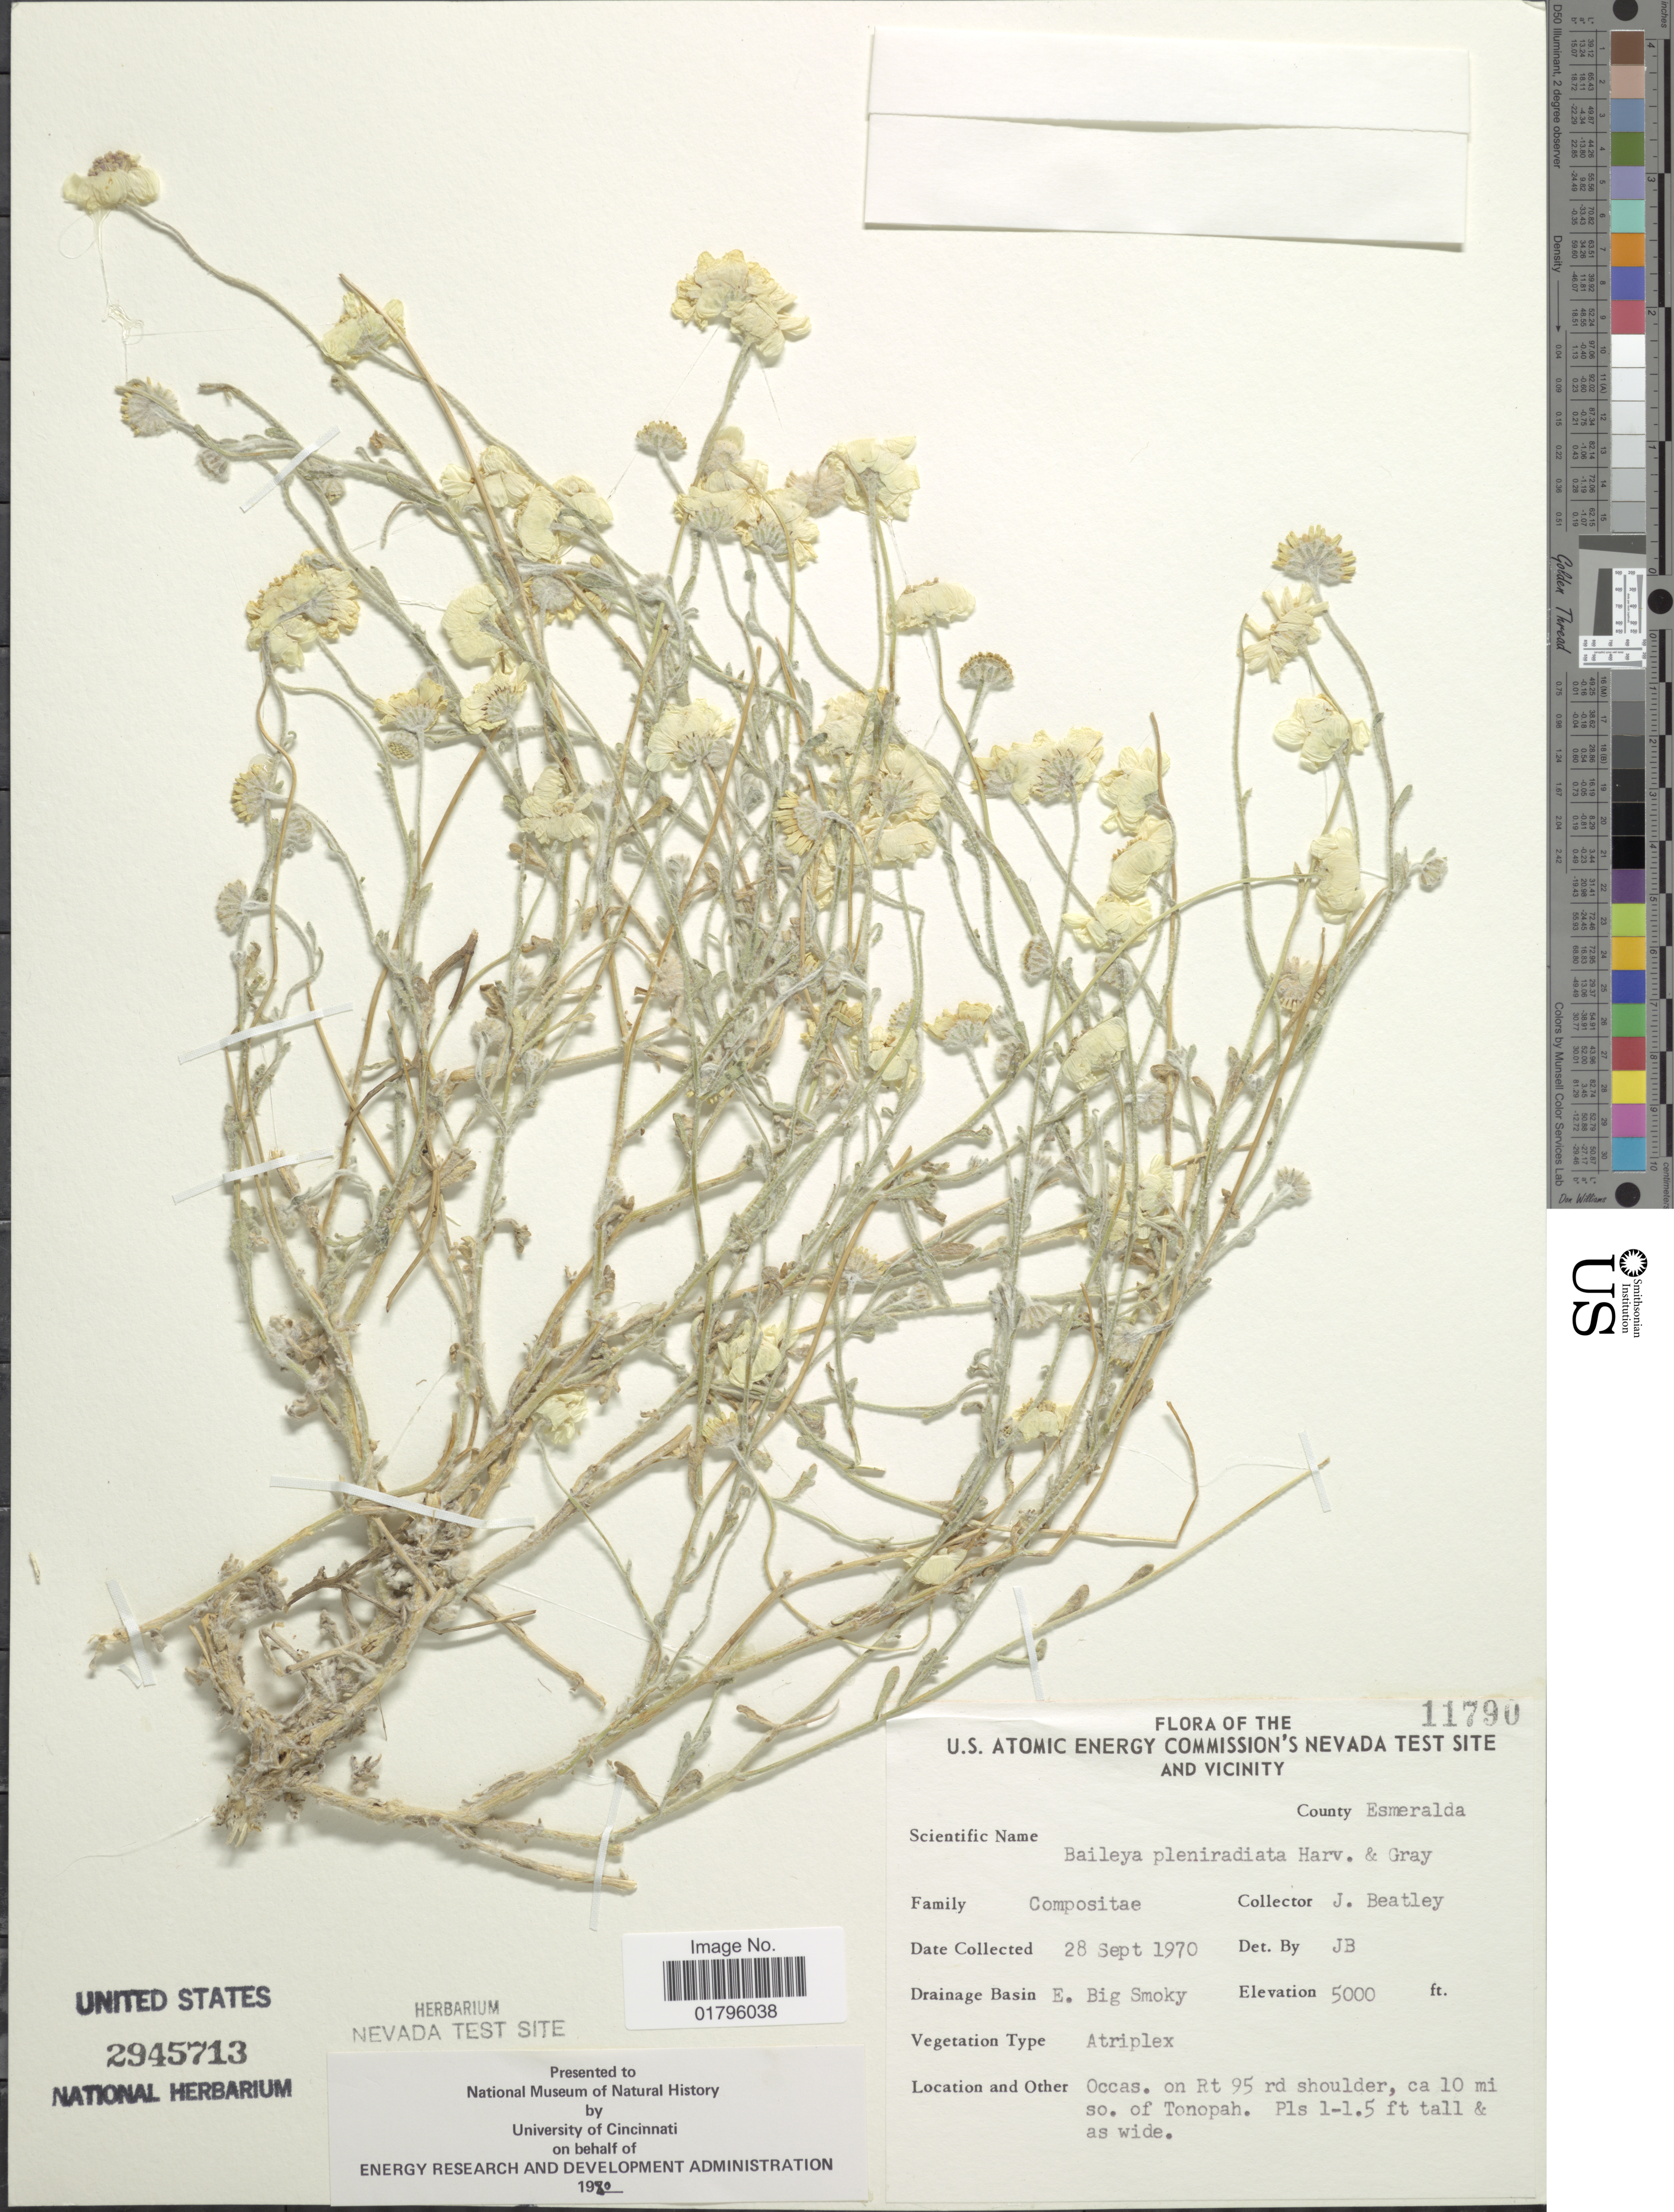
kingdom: Plantae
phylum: Tracheophyta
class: Magnoliopsida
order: Asterales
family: Asteraceae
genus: Baileya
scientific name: Baileya pleniradiata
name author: Harv. & A. Gray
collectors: J. C. Beatley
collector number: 11790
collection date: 1970-09-28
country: United States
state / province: Nevada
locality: U.S. Atomic Energy Commission's Nevada Test site and Vicinity, E. Big Smoky. Occas. on Rt 95 rd shoulder, ca. 10 mi so, of Tonopah, County Esmeralda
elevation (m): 1524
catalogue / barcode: US 2945713